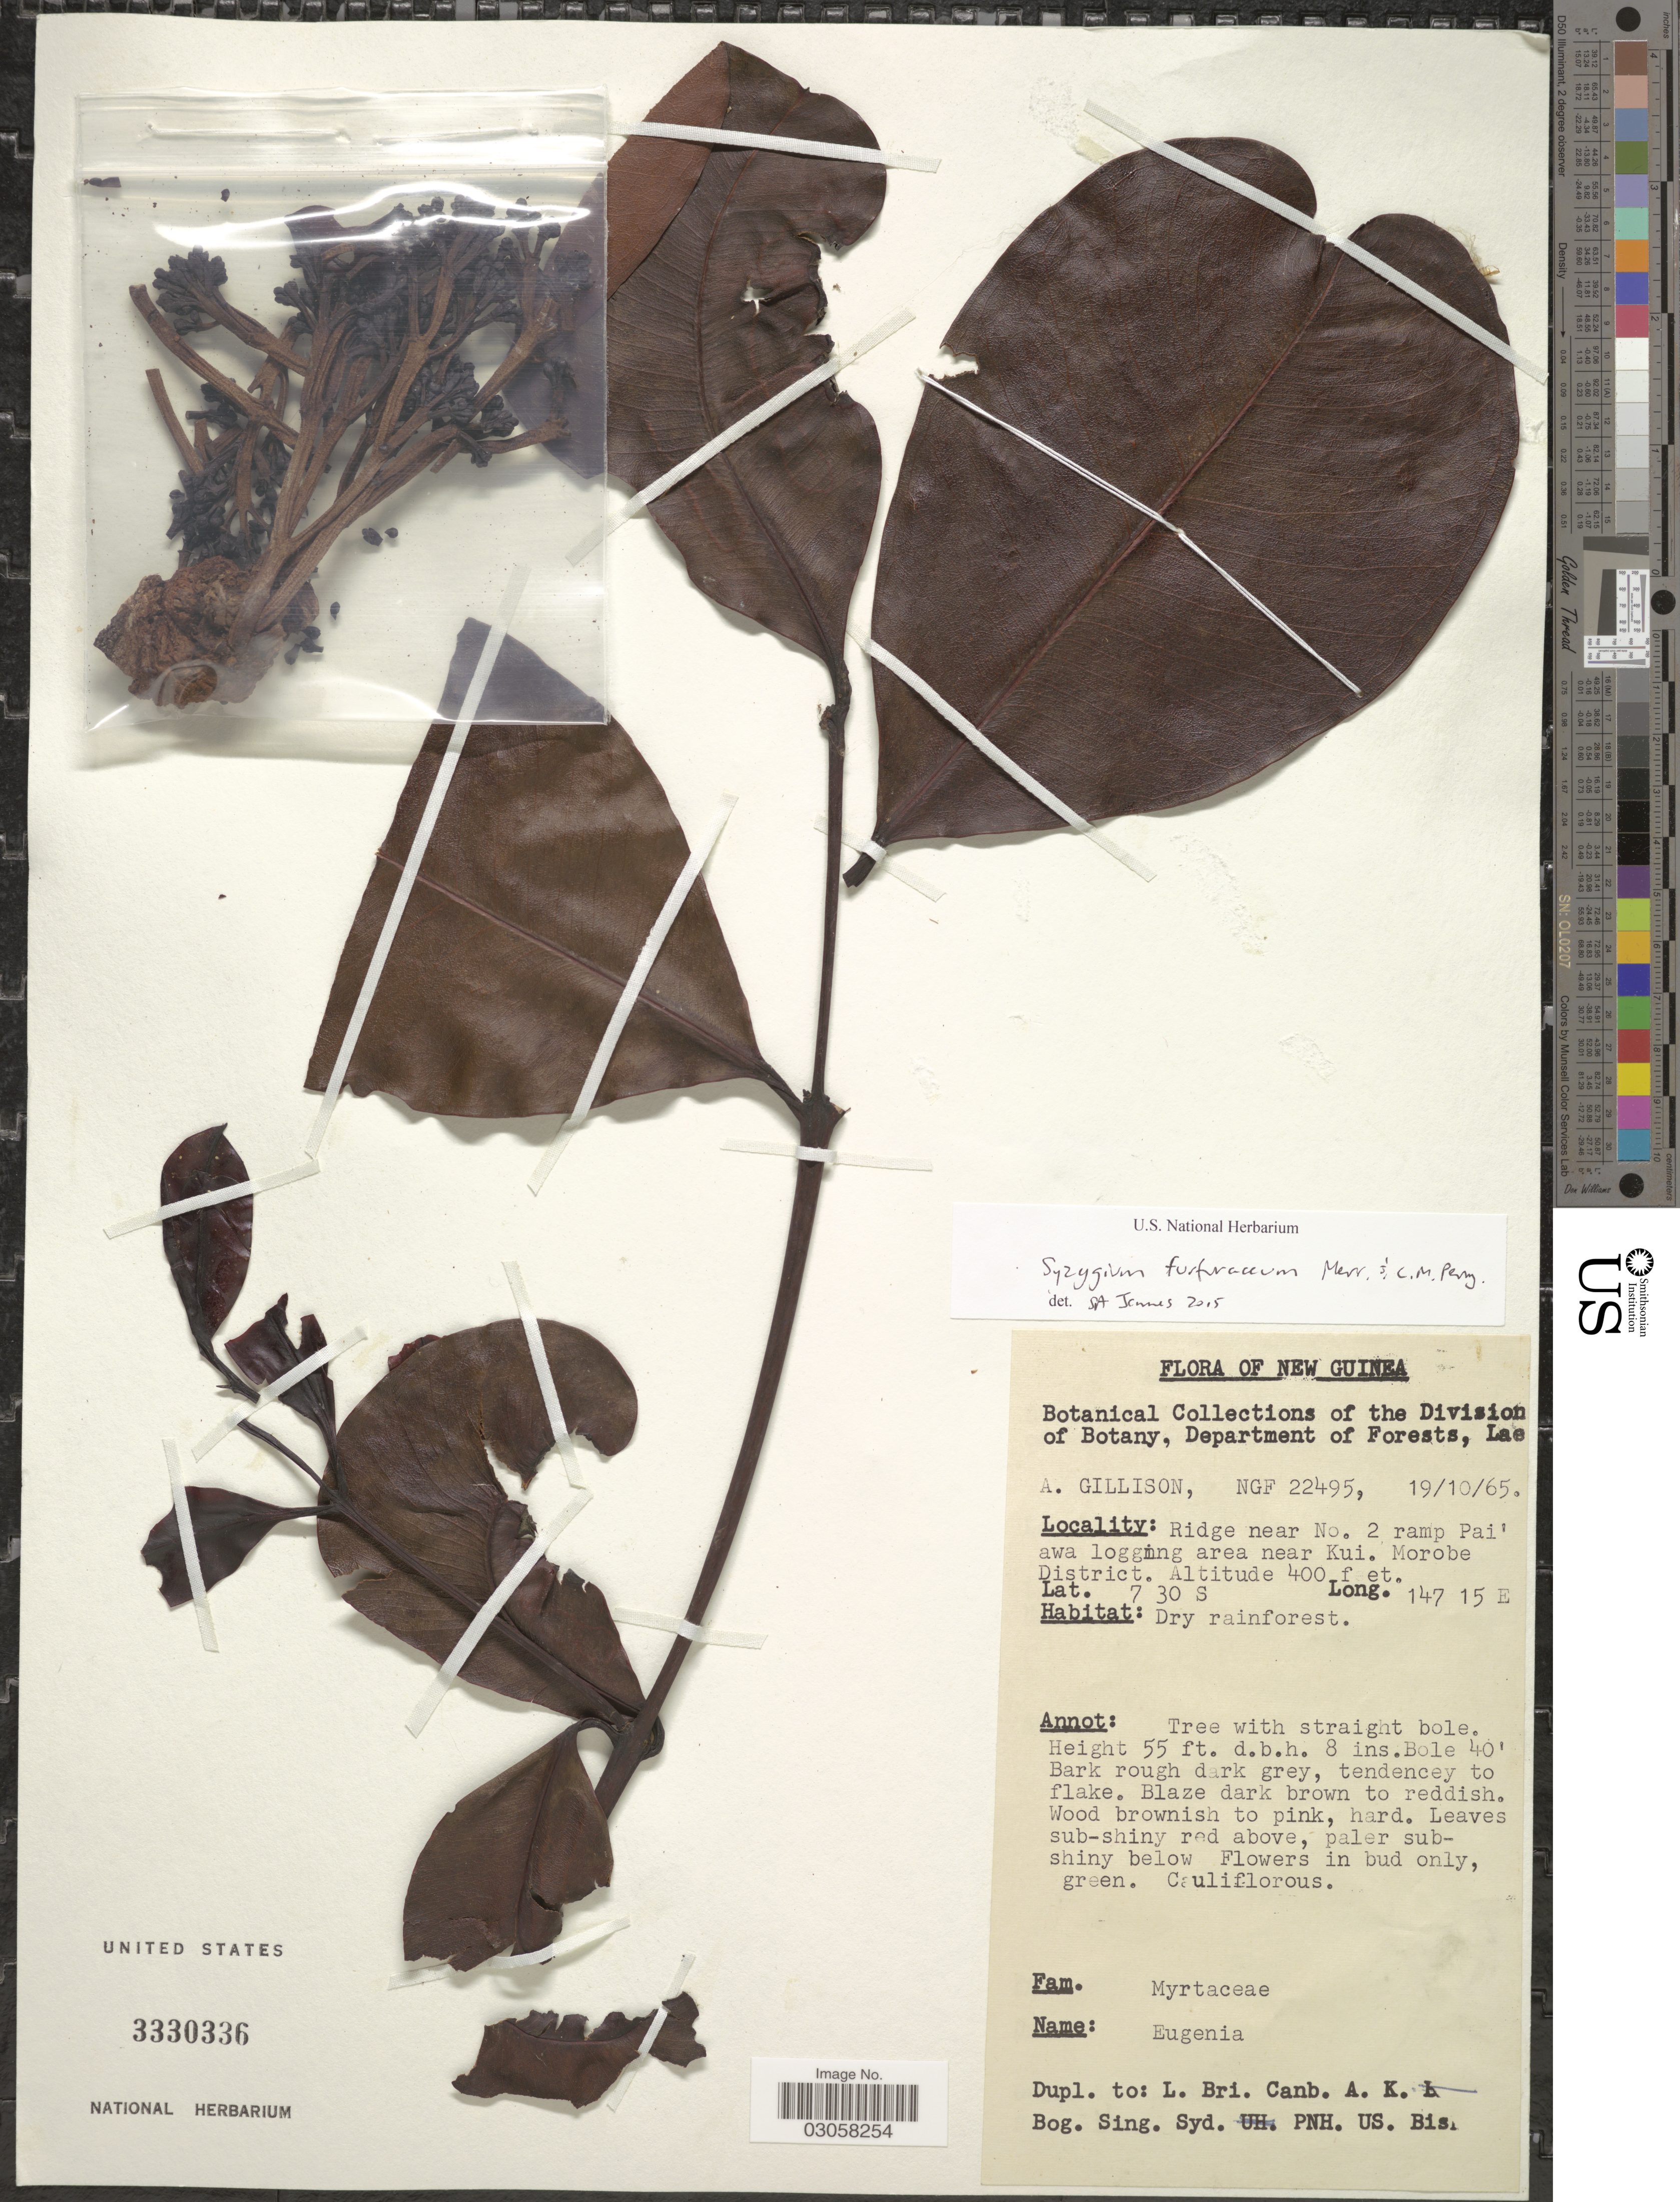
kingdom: Plantae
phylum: Tracheophyta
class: Magnoliopsida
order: Myrtales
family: Myrtaceae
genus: Syzygium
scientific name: Syzygium furfuraceum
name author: Merr. & L.M. Perry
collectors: A. Gillison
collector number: NGF22495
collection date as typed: Transcribed d/m/y: 19/10/65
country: Papua New Guinea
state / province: Morobe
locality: New Guinea. Ridge near No. 2 ramp Pai'awa logging area near Kui. Morobe District.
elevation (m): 122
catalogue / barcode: US 3330336